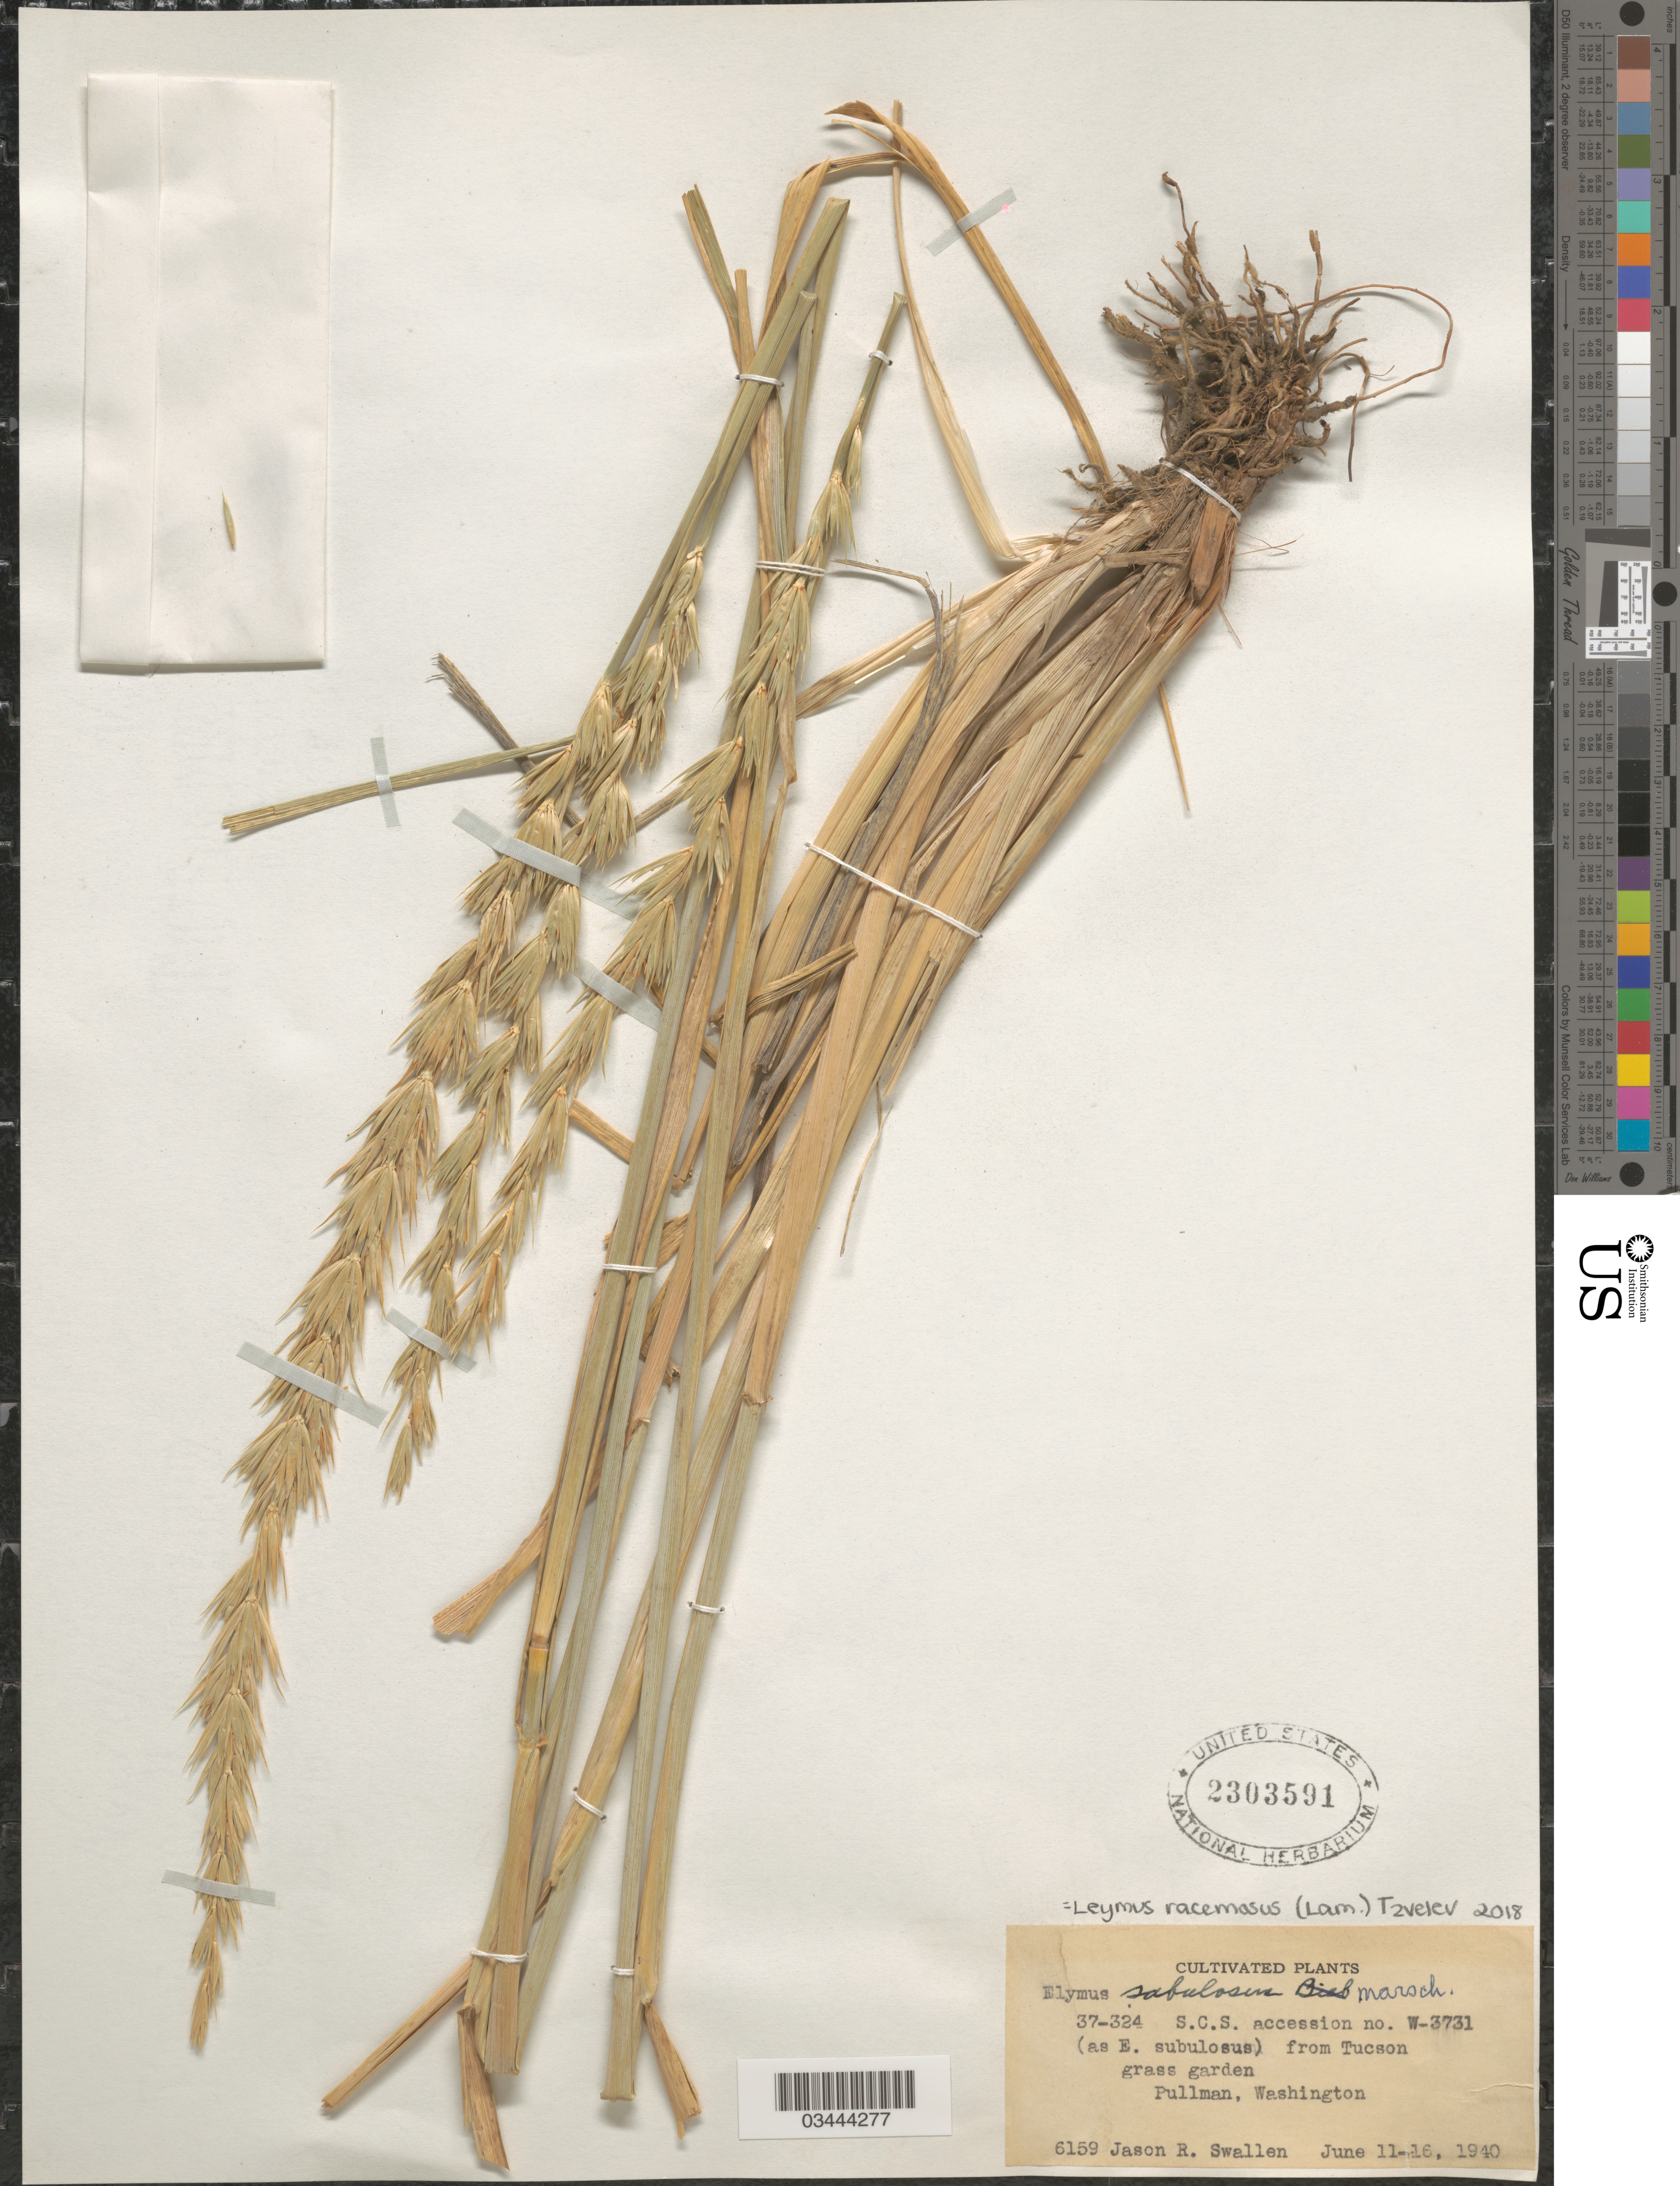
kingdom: Plantae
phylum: Tracheophyta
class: Liliopsida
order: Poales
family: Poaceae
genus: Leymus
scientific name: Leymus racemosus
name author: (Lam.) Tzvelev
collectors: J. R. Swallen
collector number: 6159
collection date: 1940-06-11/1940-06-16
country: United States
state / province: Washington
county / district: Whitman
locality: Grass garden. Pullman.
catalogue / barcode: US 2303591